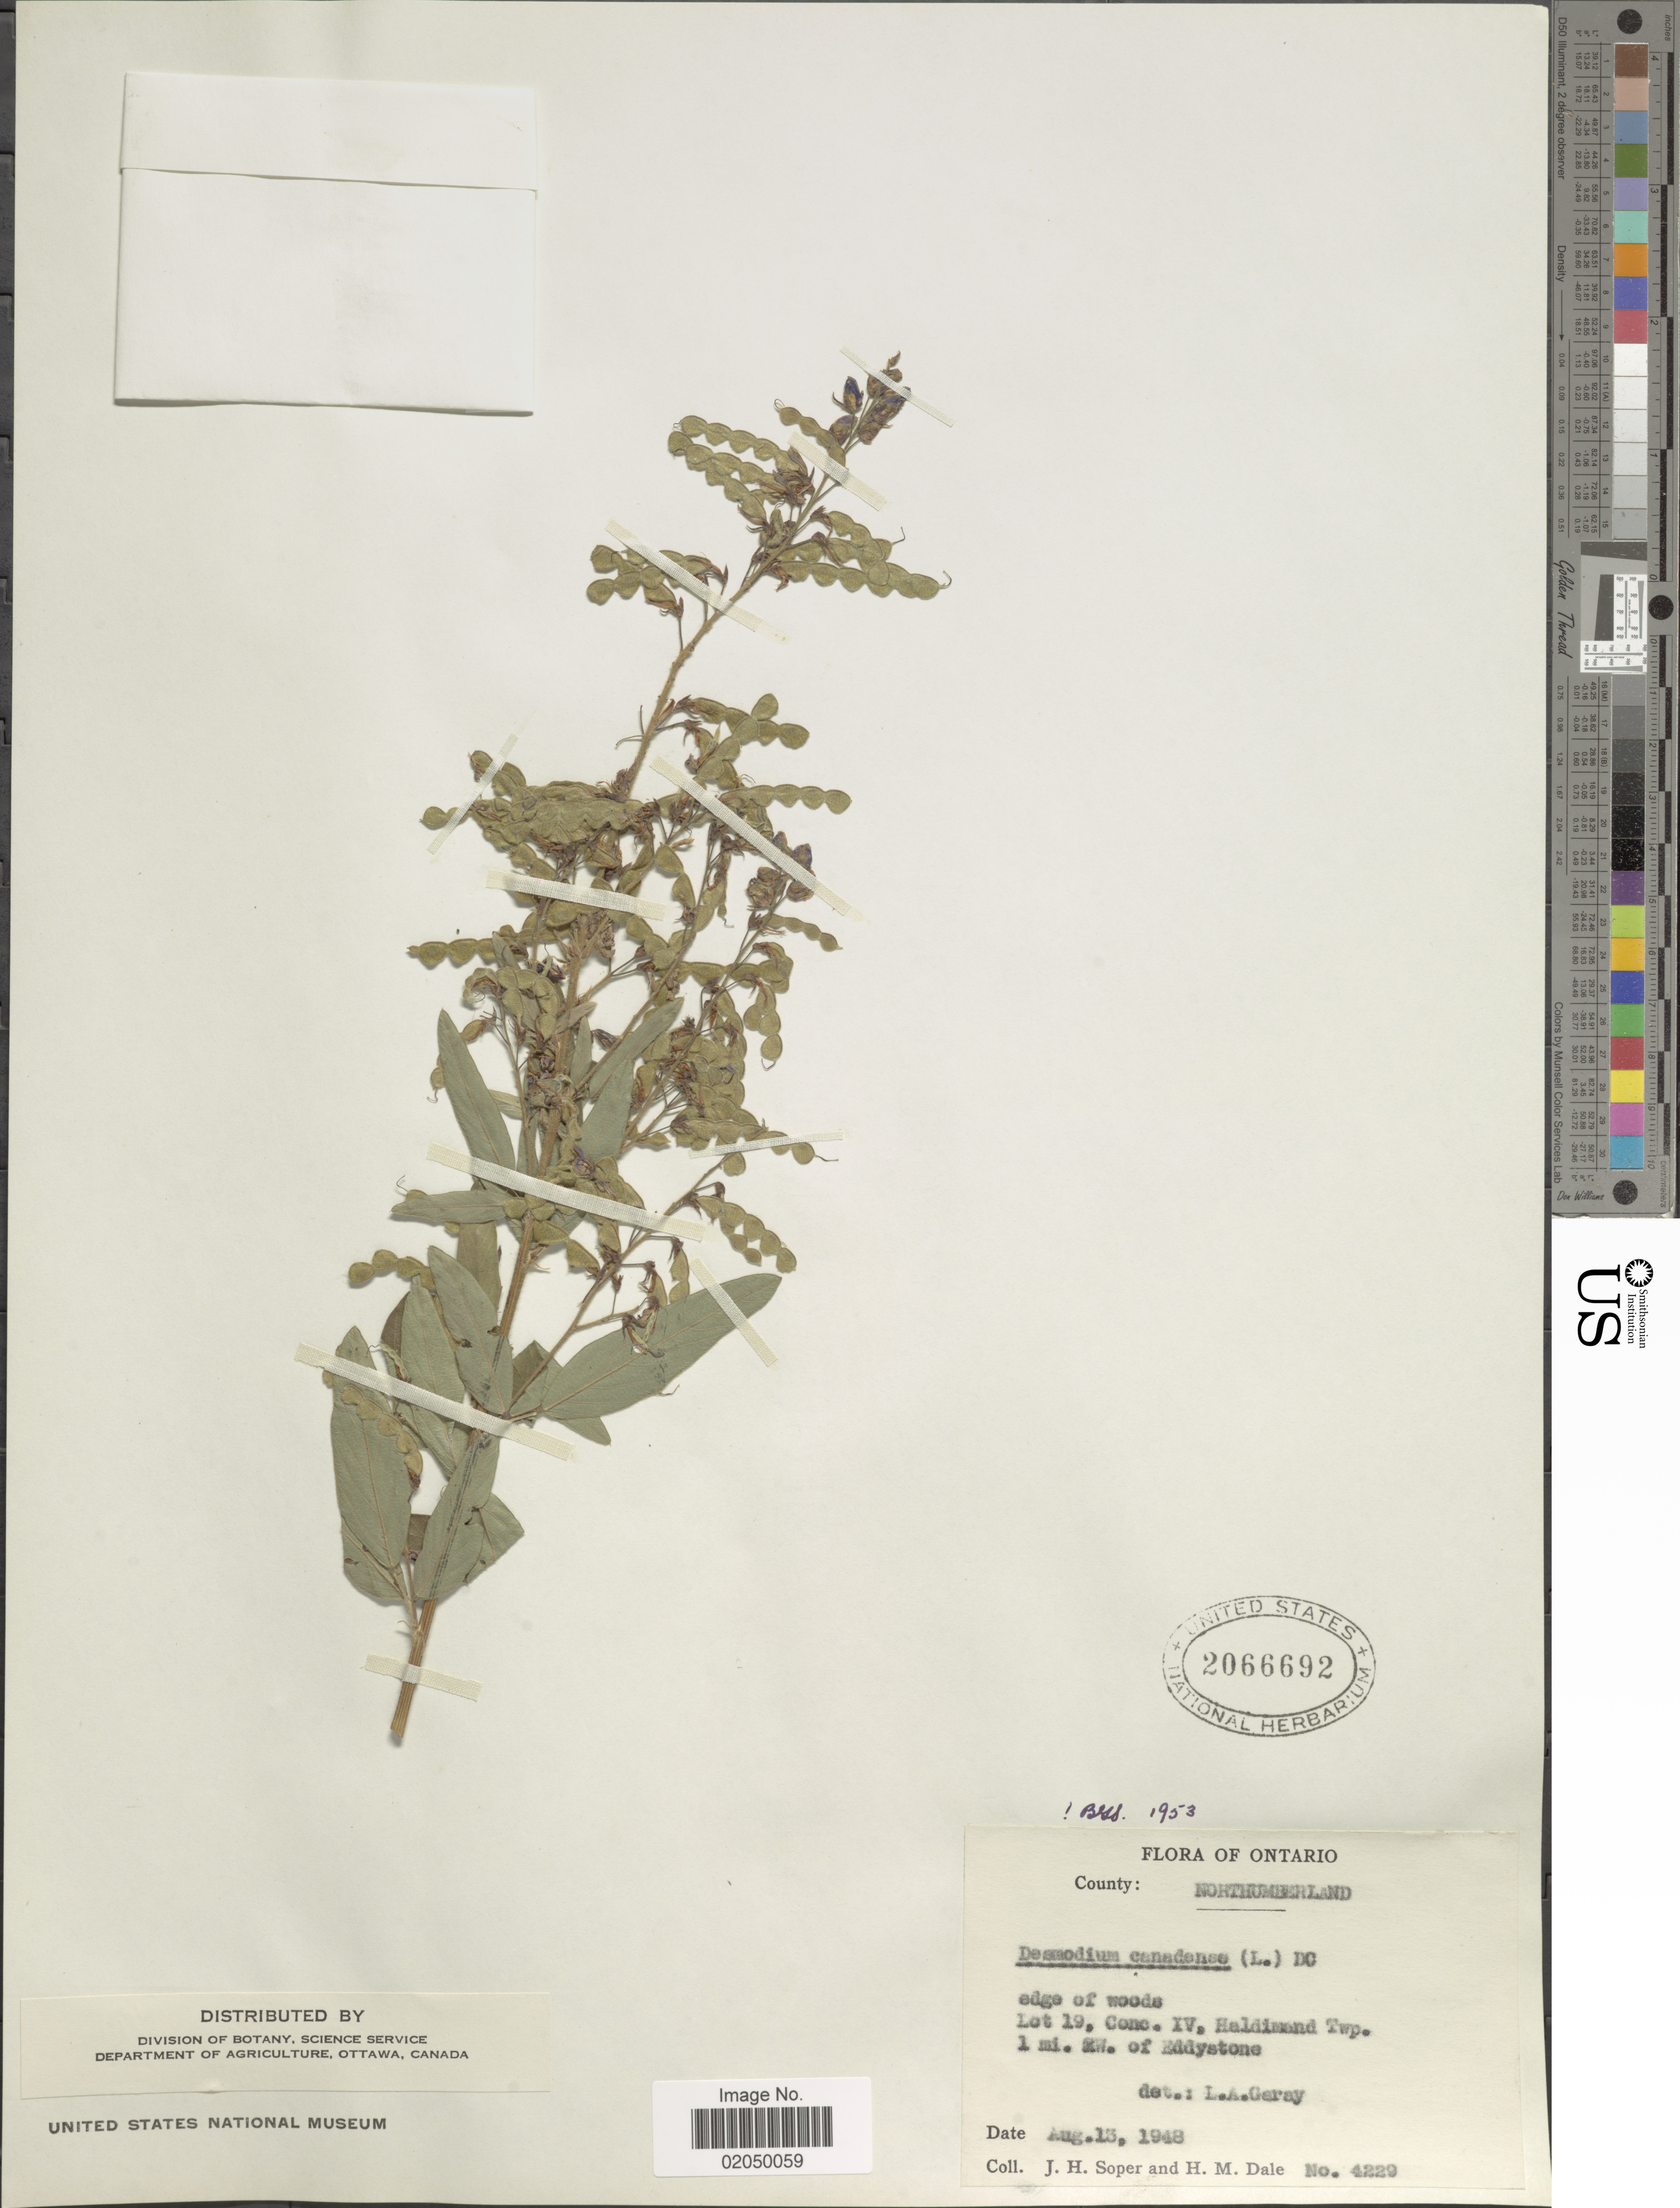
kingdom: Plantae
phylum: Tracheophyta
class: Magnoliopsida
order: Fabales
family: Fabaceae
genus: Desmodium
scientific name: Desmodium canadense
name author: (L.) DC.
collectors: J. H. Soper & H. M. Dale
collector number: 4229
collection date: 1948-08-13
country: Canada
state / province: Ontario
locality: County: Northumberland. edge of woods. Lot 19, Conc. IV, Haldimand Twp. 1 mi. SW. of Eddystone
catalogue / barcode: US 2066692